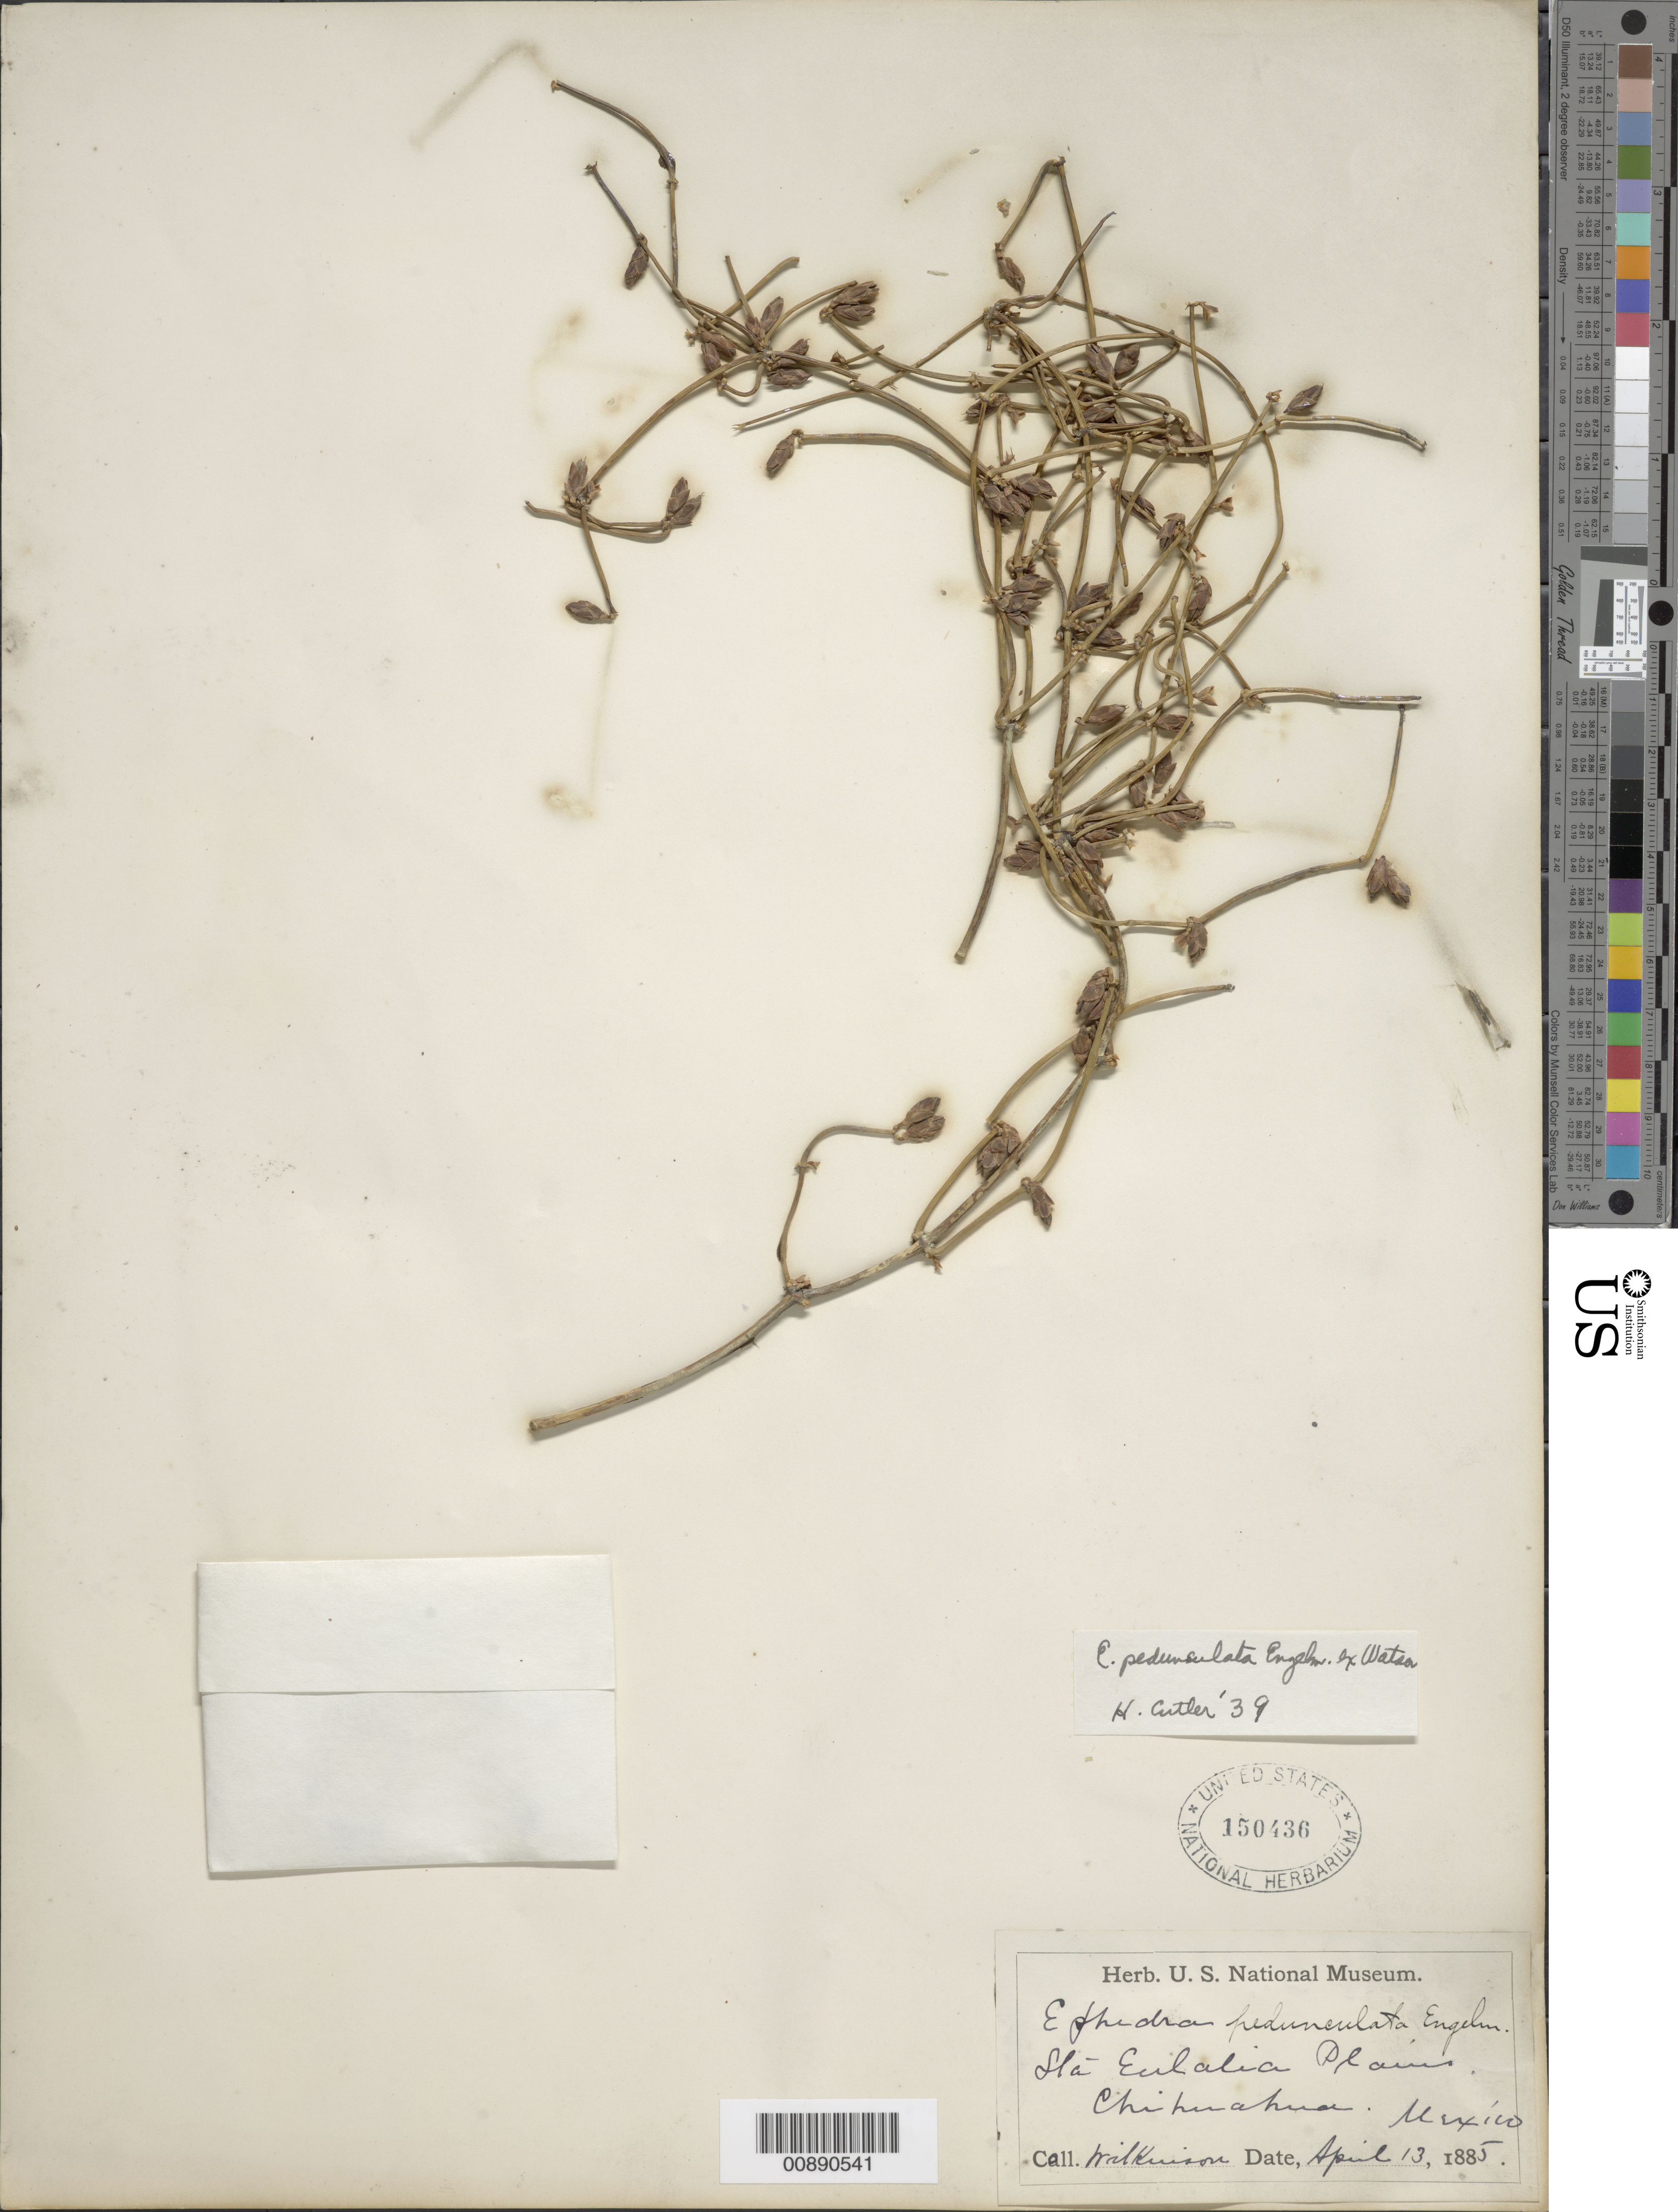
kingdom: Plantae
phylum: Tracheophyta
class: Gnetopsida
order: Ephedrales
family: Ephedraceae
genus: Ephedra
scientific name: Ephedra pedunculata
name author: Engelm. ex S. Watson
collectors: E. Wilkinson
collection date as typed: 13 Apr 1885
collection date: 1885-04-13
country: Mexico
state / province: Chihuahua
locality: Sta. Eulalia plains, Chihuahua.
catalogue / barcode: US 150436